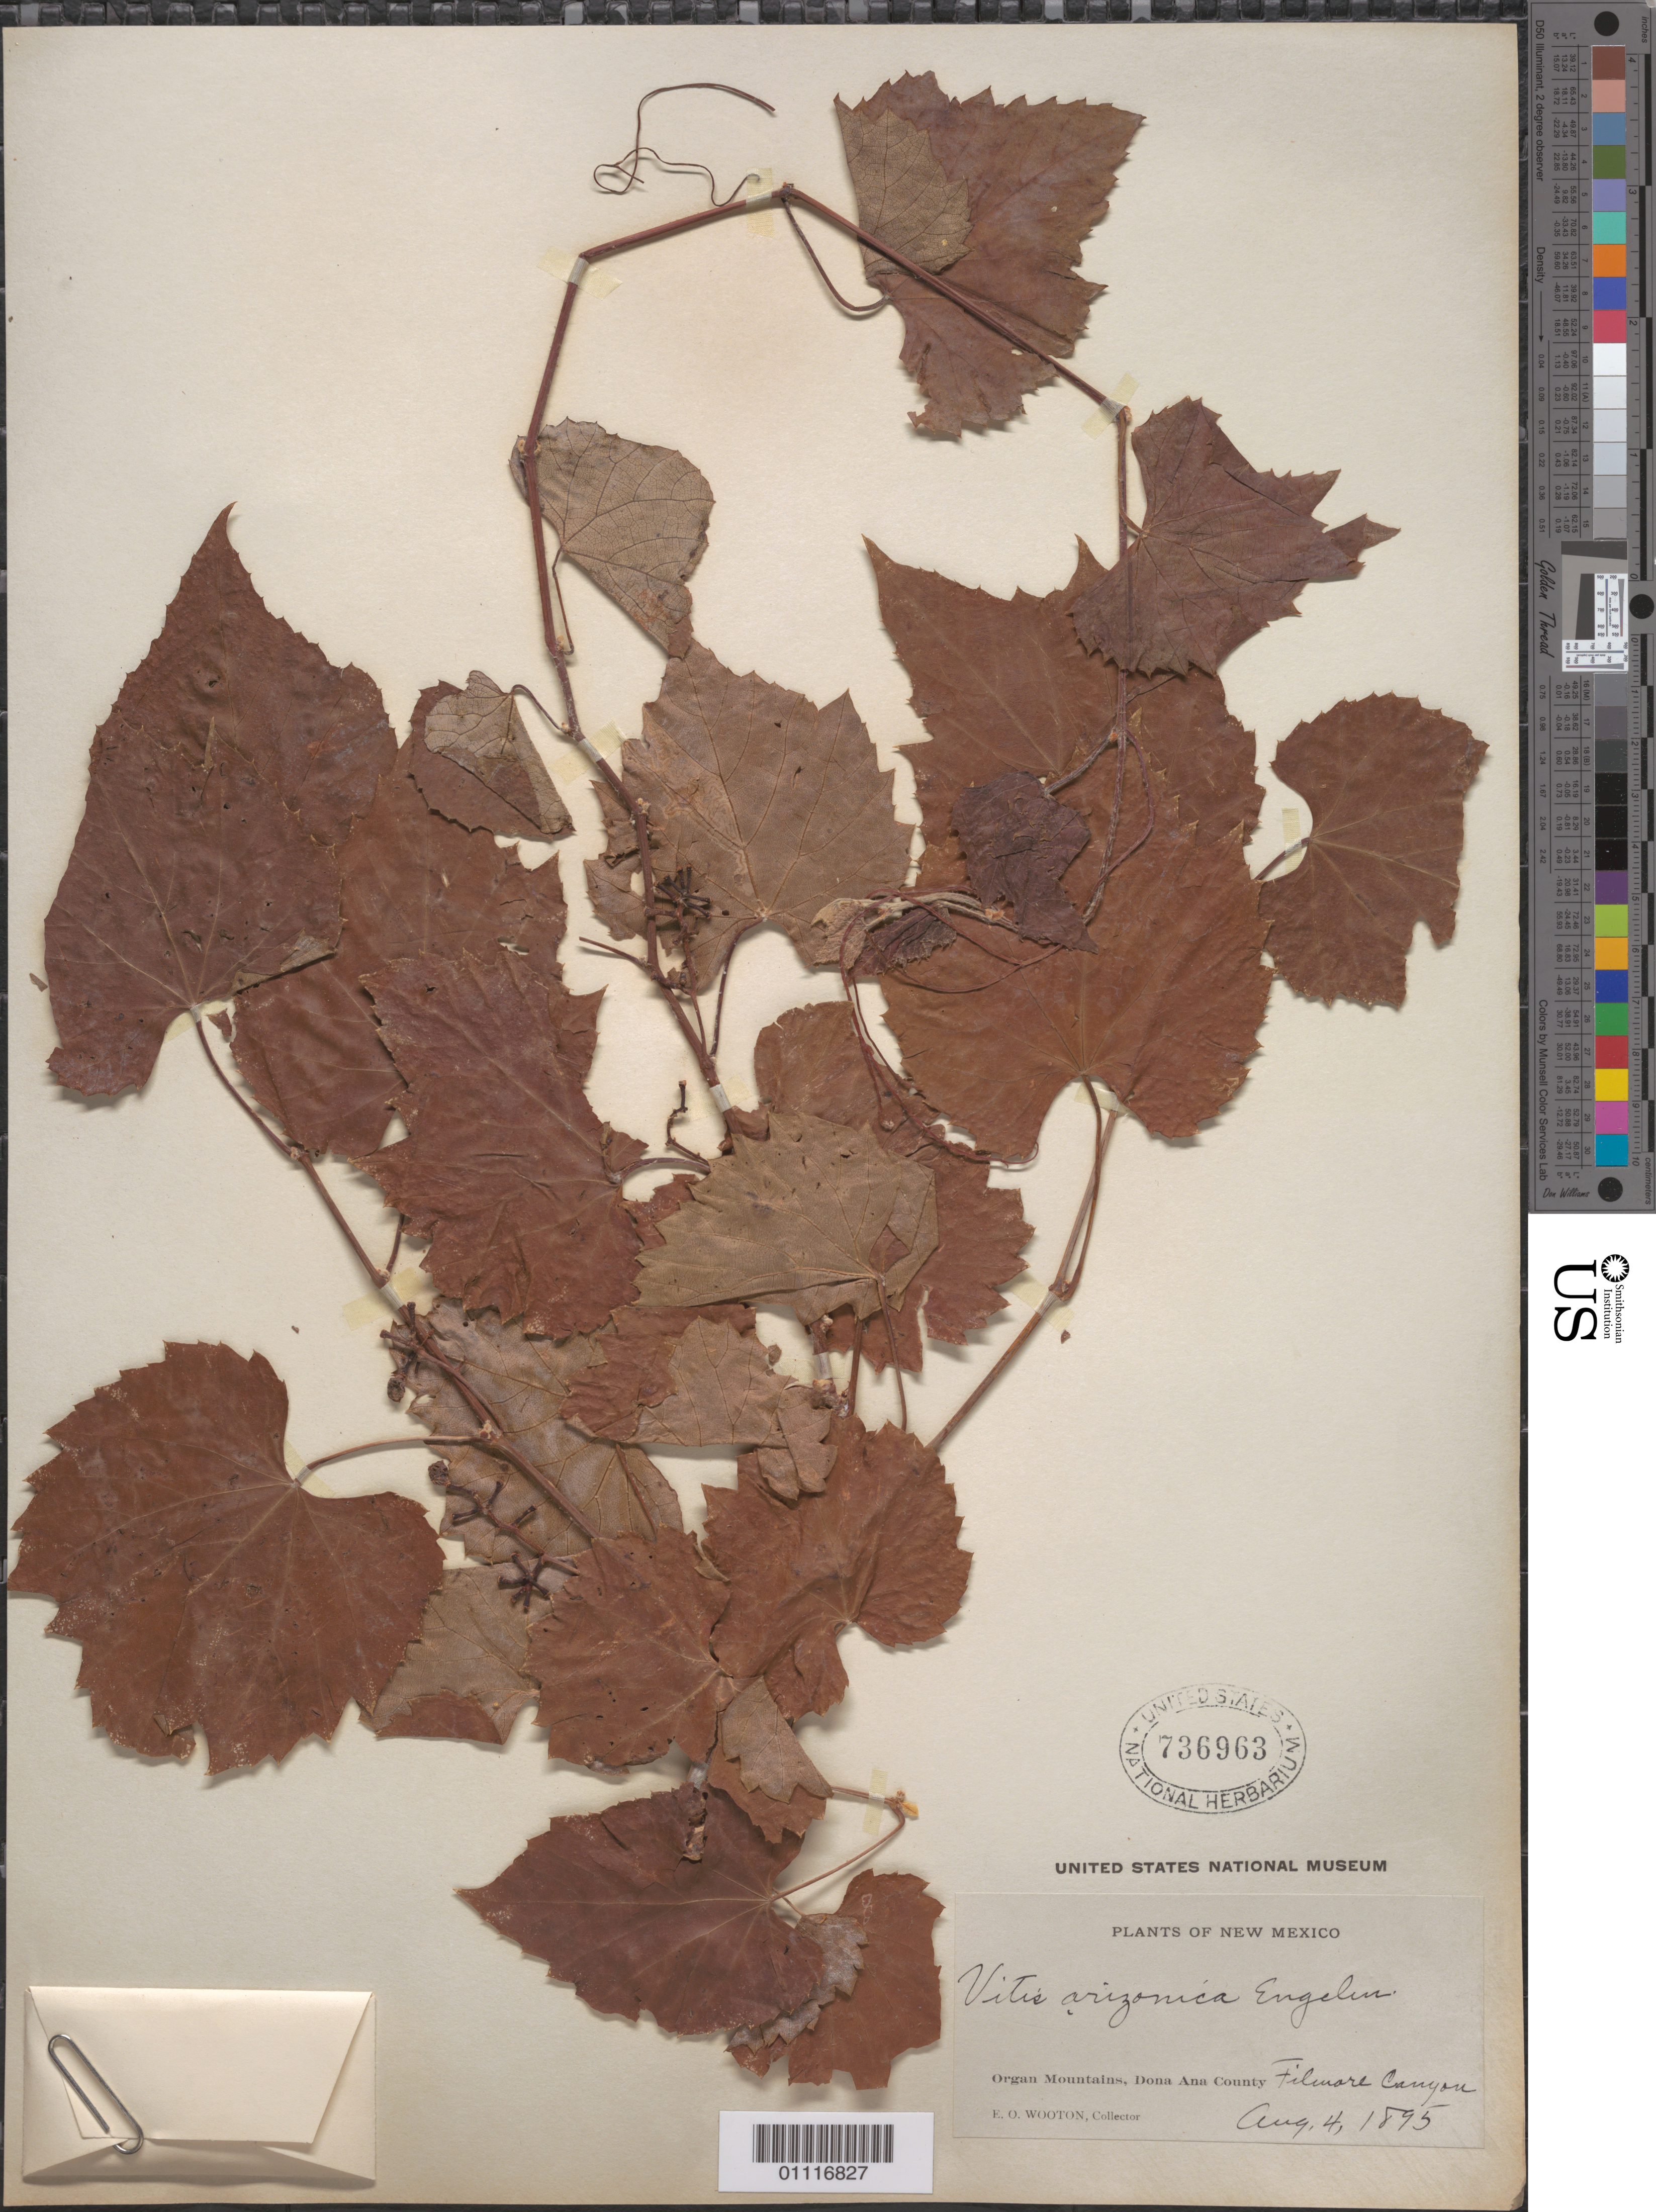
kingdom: Plantae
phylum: Tracheophyta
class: Magnoliopsida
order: Vitales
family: Vitaceae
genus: Vitis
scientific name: Vitis arizonica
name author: Engelm.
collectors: E. O. Wooton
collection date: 1895-08-04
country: United States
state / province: New Mexico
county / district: Dona Ana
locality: Organ mountains, Filmare Canyon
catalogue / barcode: US 736963